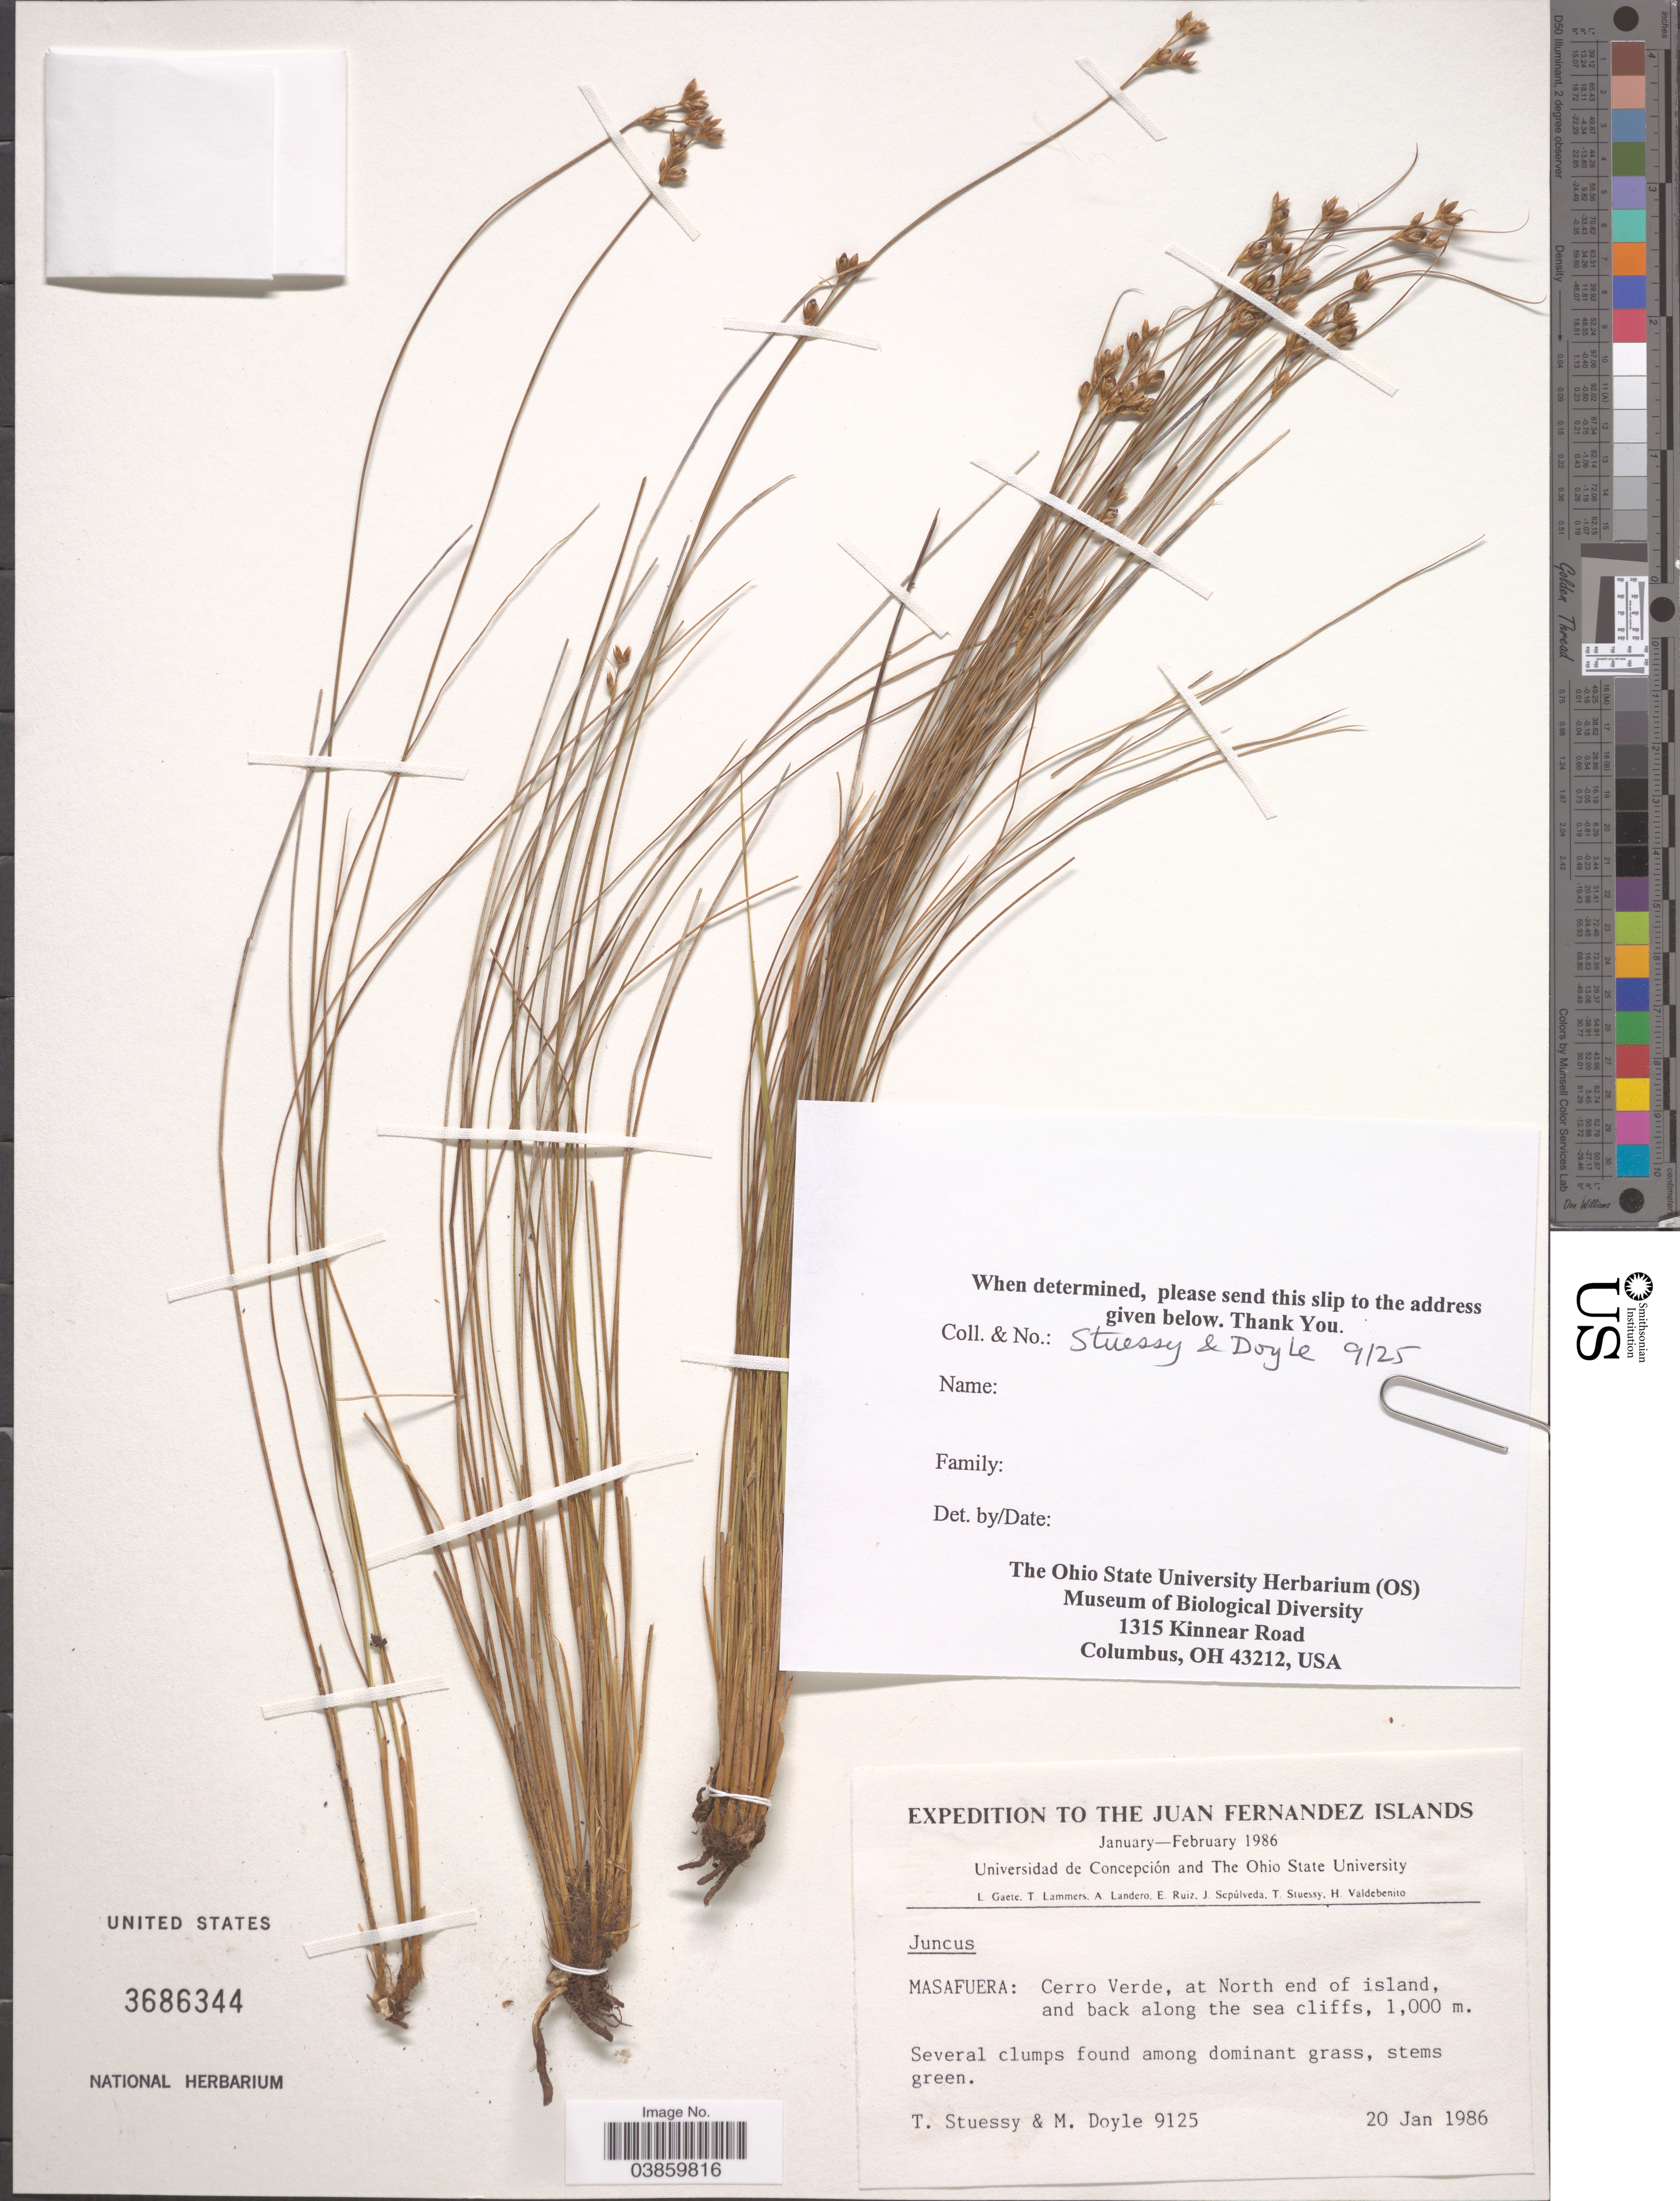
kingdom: Plantae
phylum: Tracheophyta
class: Liliopsida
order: Poales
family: Juncaceae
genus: Juncus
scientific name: Juncus sp.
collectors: T. Stuessy & M. Doyle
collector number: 9125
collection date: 1986-01-20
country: Chile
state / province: Valparaíso (V)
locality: The Juan Fernandez Islands. Masafuera: Cerro Verde, at North end of island, and back along the sea cliffs.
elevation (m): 1000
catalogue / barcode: US 3686344